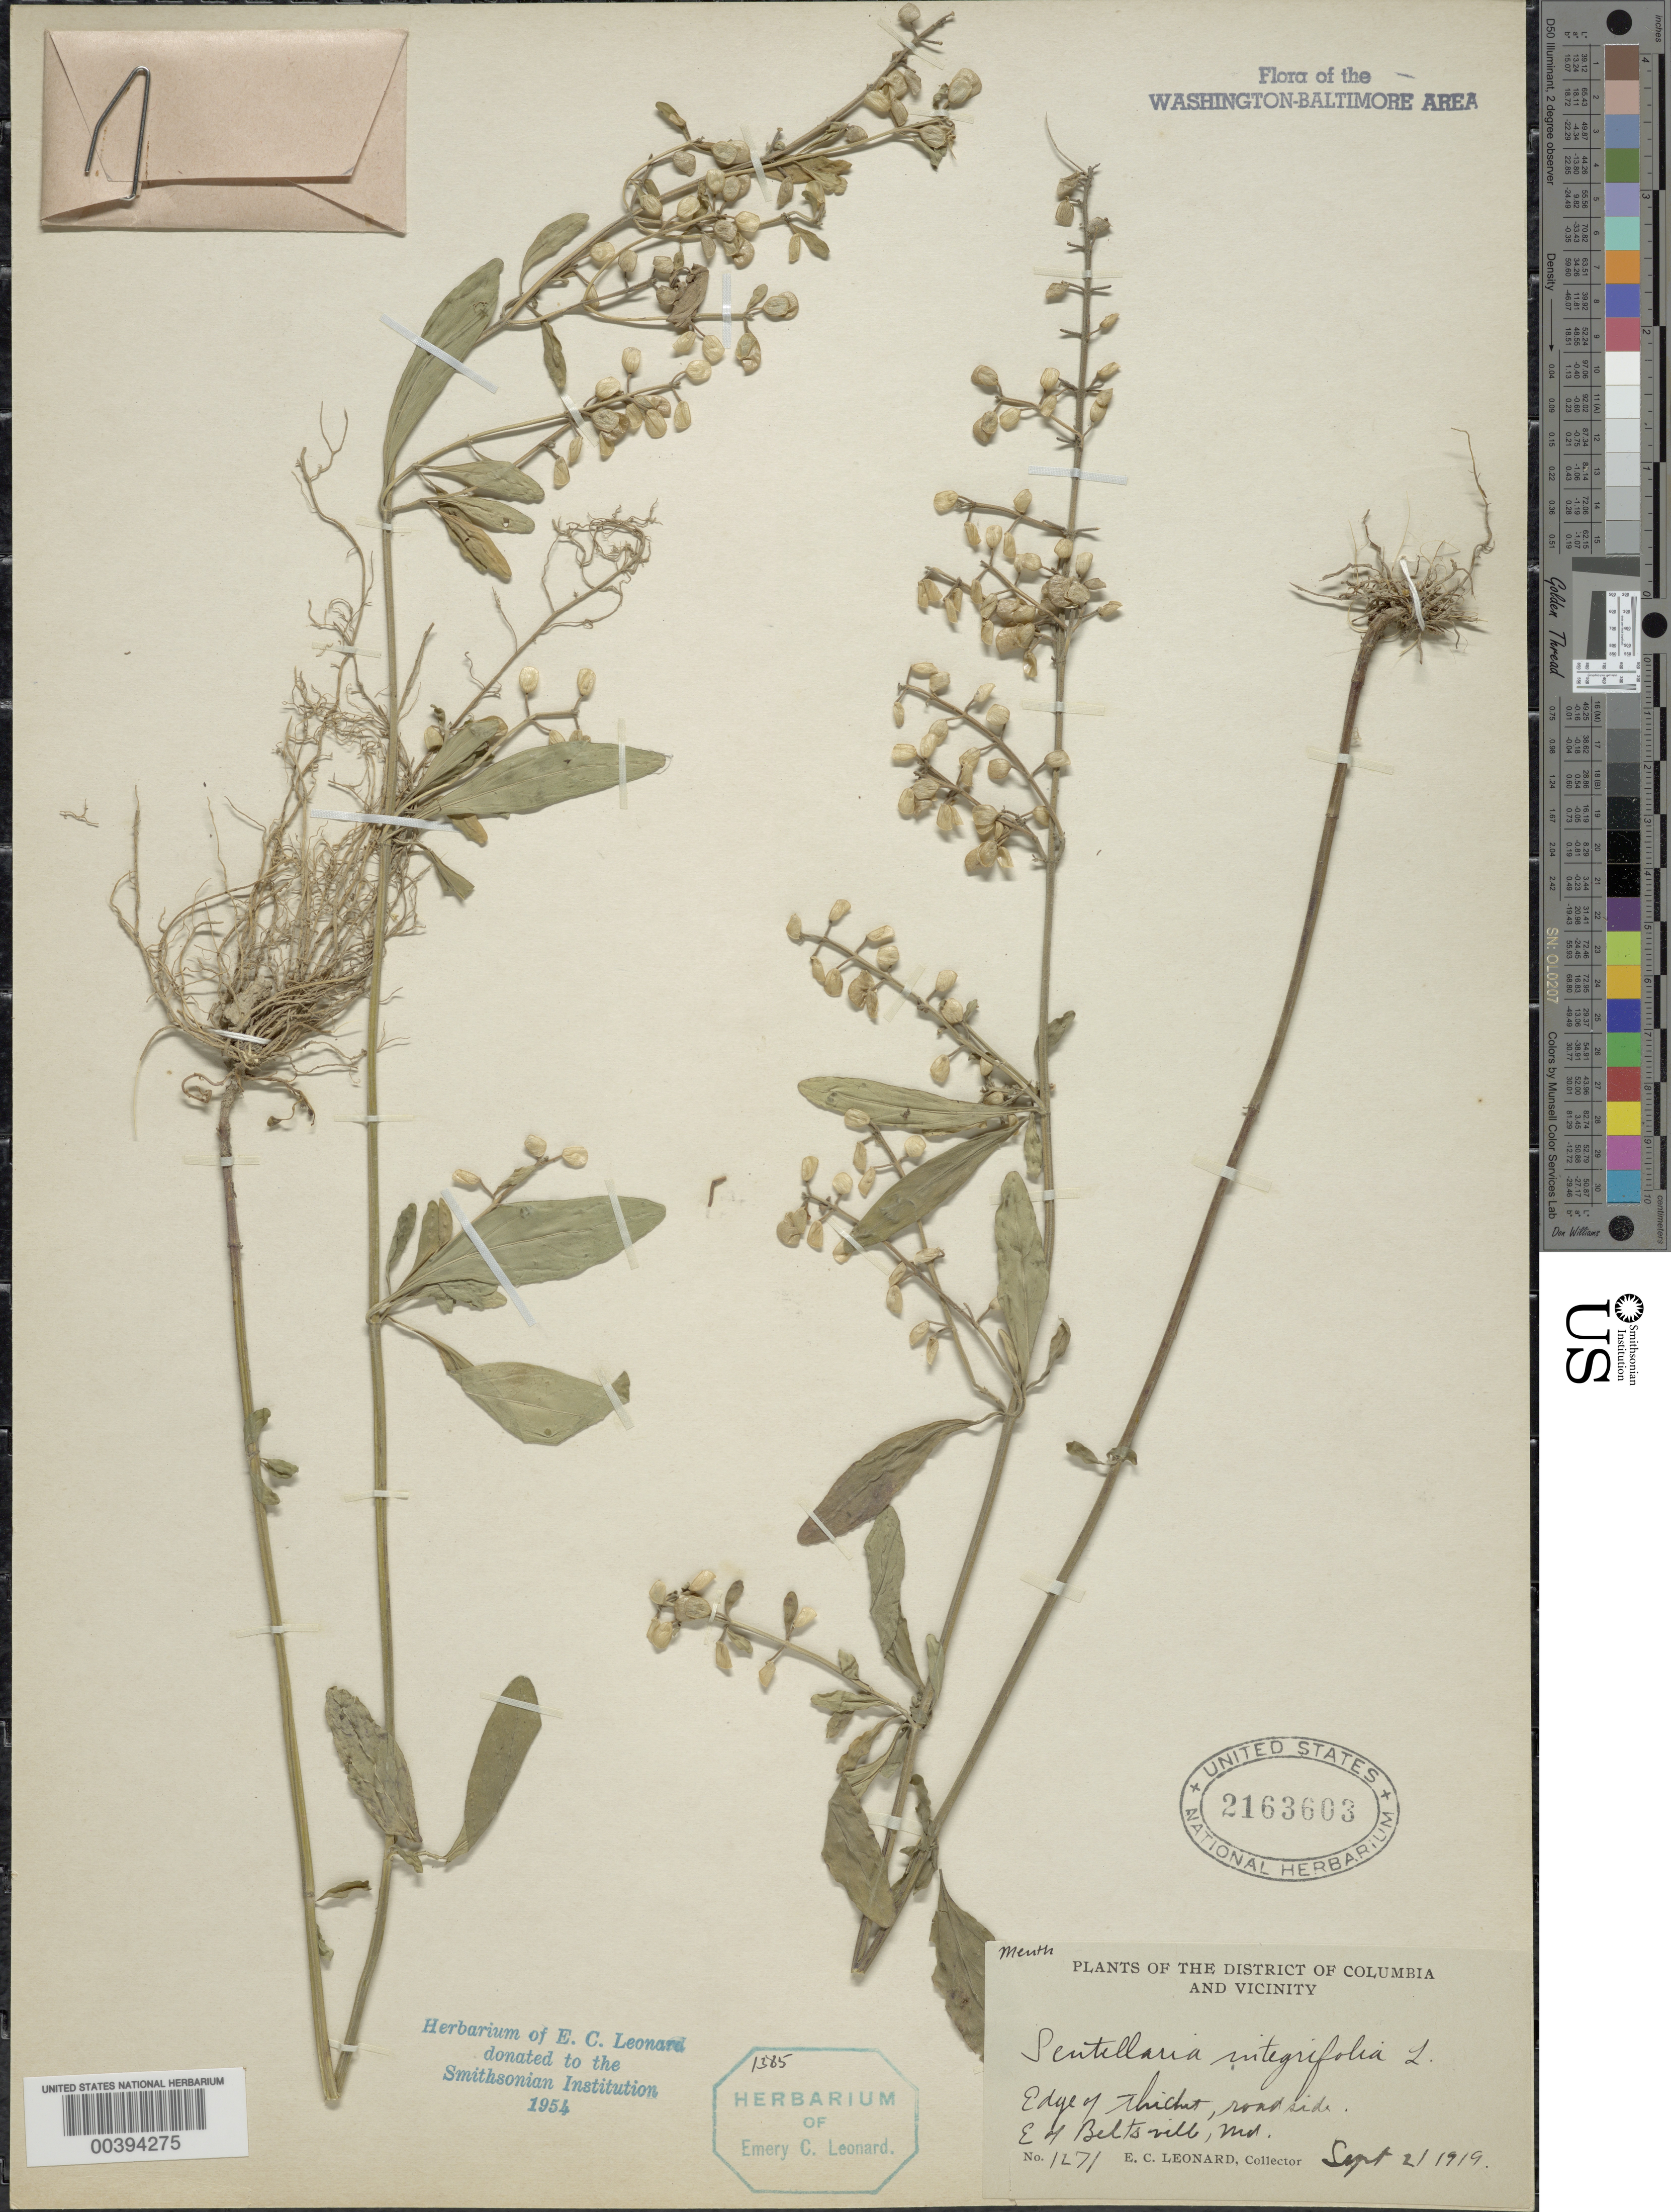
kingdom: Plantae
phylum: Tracheophyta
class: Magnoliopsida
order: Lamiales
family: Lamiaceae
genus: Scutellaria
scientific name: Scutellaria integrifolia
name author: L.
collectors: E. C. Leonard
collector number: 1271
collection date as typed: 21 Sep 1919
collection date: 1919-09-21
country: United States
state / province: Maryland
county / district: Prince George's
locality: East of Beltsville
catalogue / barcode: US 2163603